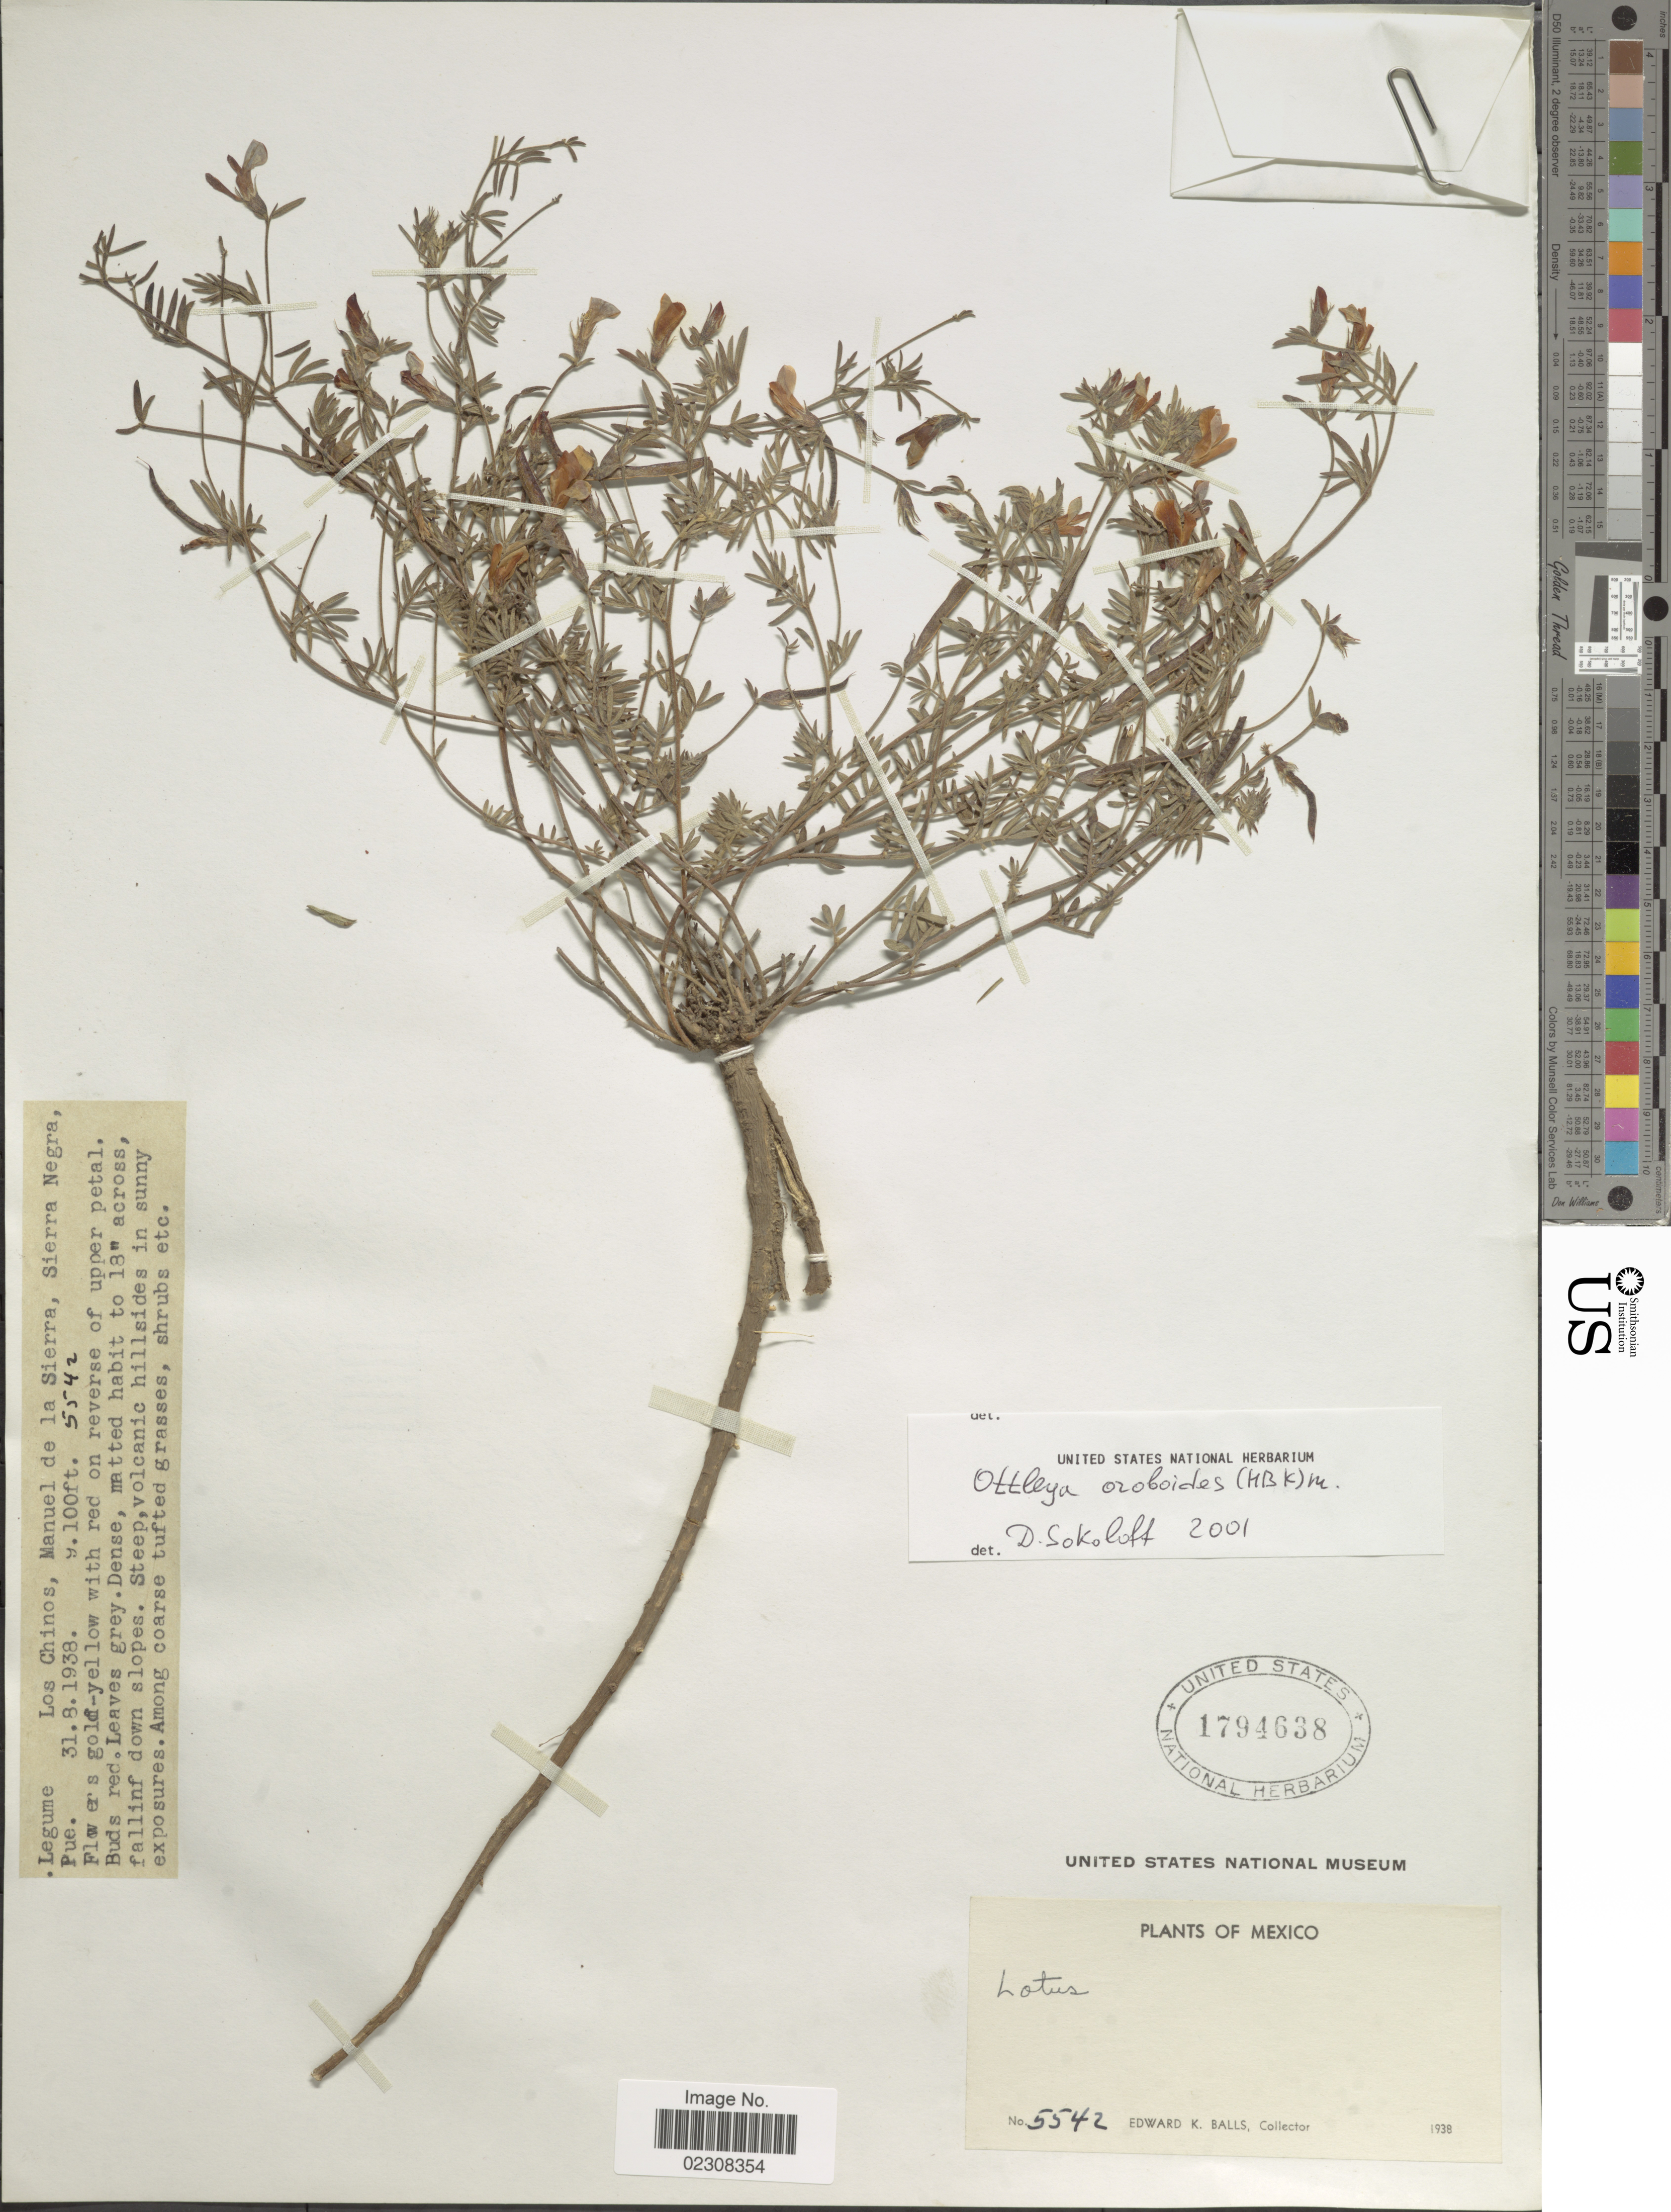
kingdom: Plantae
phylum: Tracheophyta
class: Magnoliopsida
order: Fabales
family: Fabaceae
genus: Ottleya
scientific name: Ottleya oroboides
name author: (Kunth) D.D. Sokoloff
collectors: E. K. Balls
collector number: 5542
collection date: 1938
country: Mexico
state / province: Puebla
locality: Los Chinos, Manuel de la Sierra, Sierra Negra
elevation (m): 30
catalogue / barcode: US 1794638